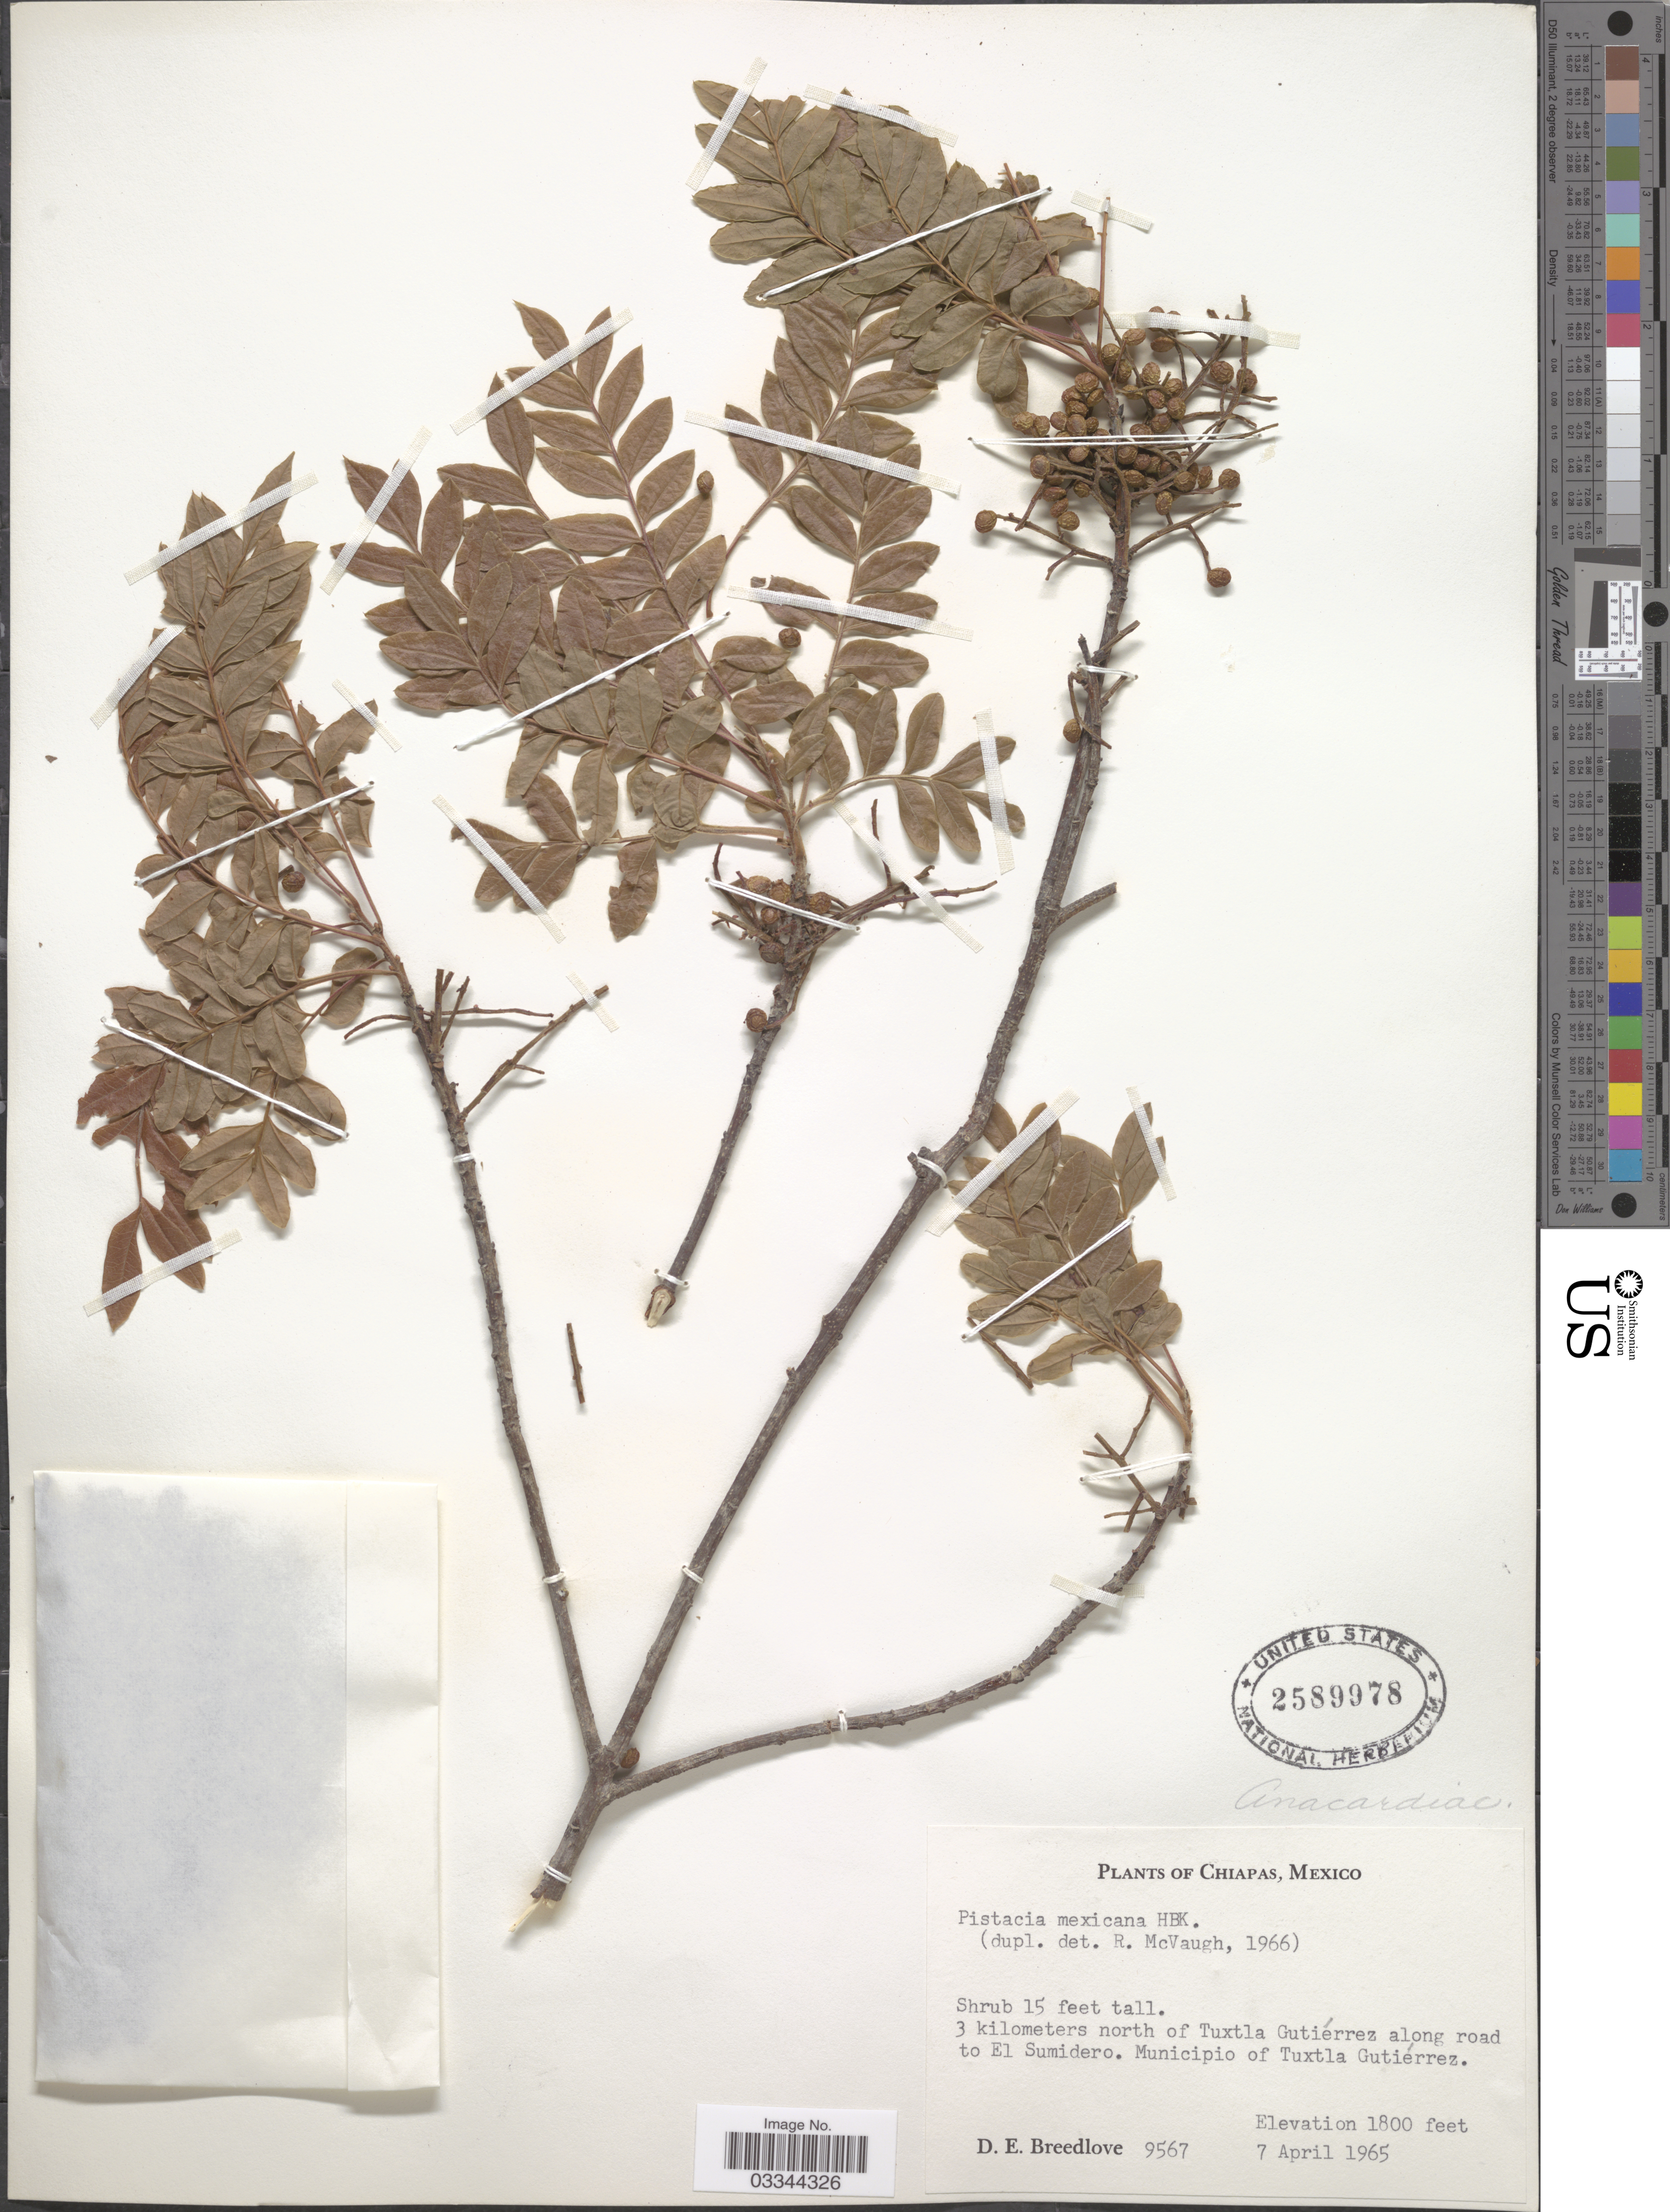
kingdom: Plantae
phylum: Tracheophyta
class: Magnoliopsida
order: Sapindales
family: Anacardiaceae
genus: Pistacia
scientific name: Pistacia mexicana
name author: Kunth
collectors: D. E. Breedlove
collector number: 9567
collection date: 1965-04-07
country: Mexico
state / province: Chiapas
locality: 3 kilometers north of Tuxtla Gutiérrez along road to El Sumidero. Municipio of Tuxtla Gutiérrez.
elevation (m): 549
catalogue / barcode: US 2589978